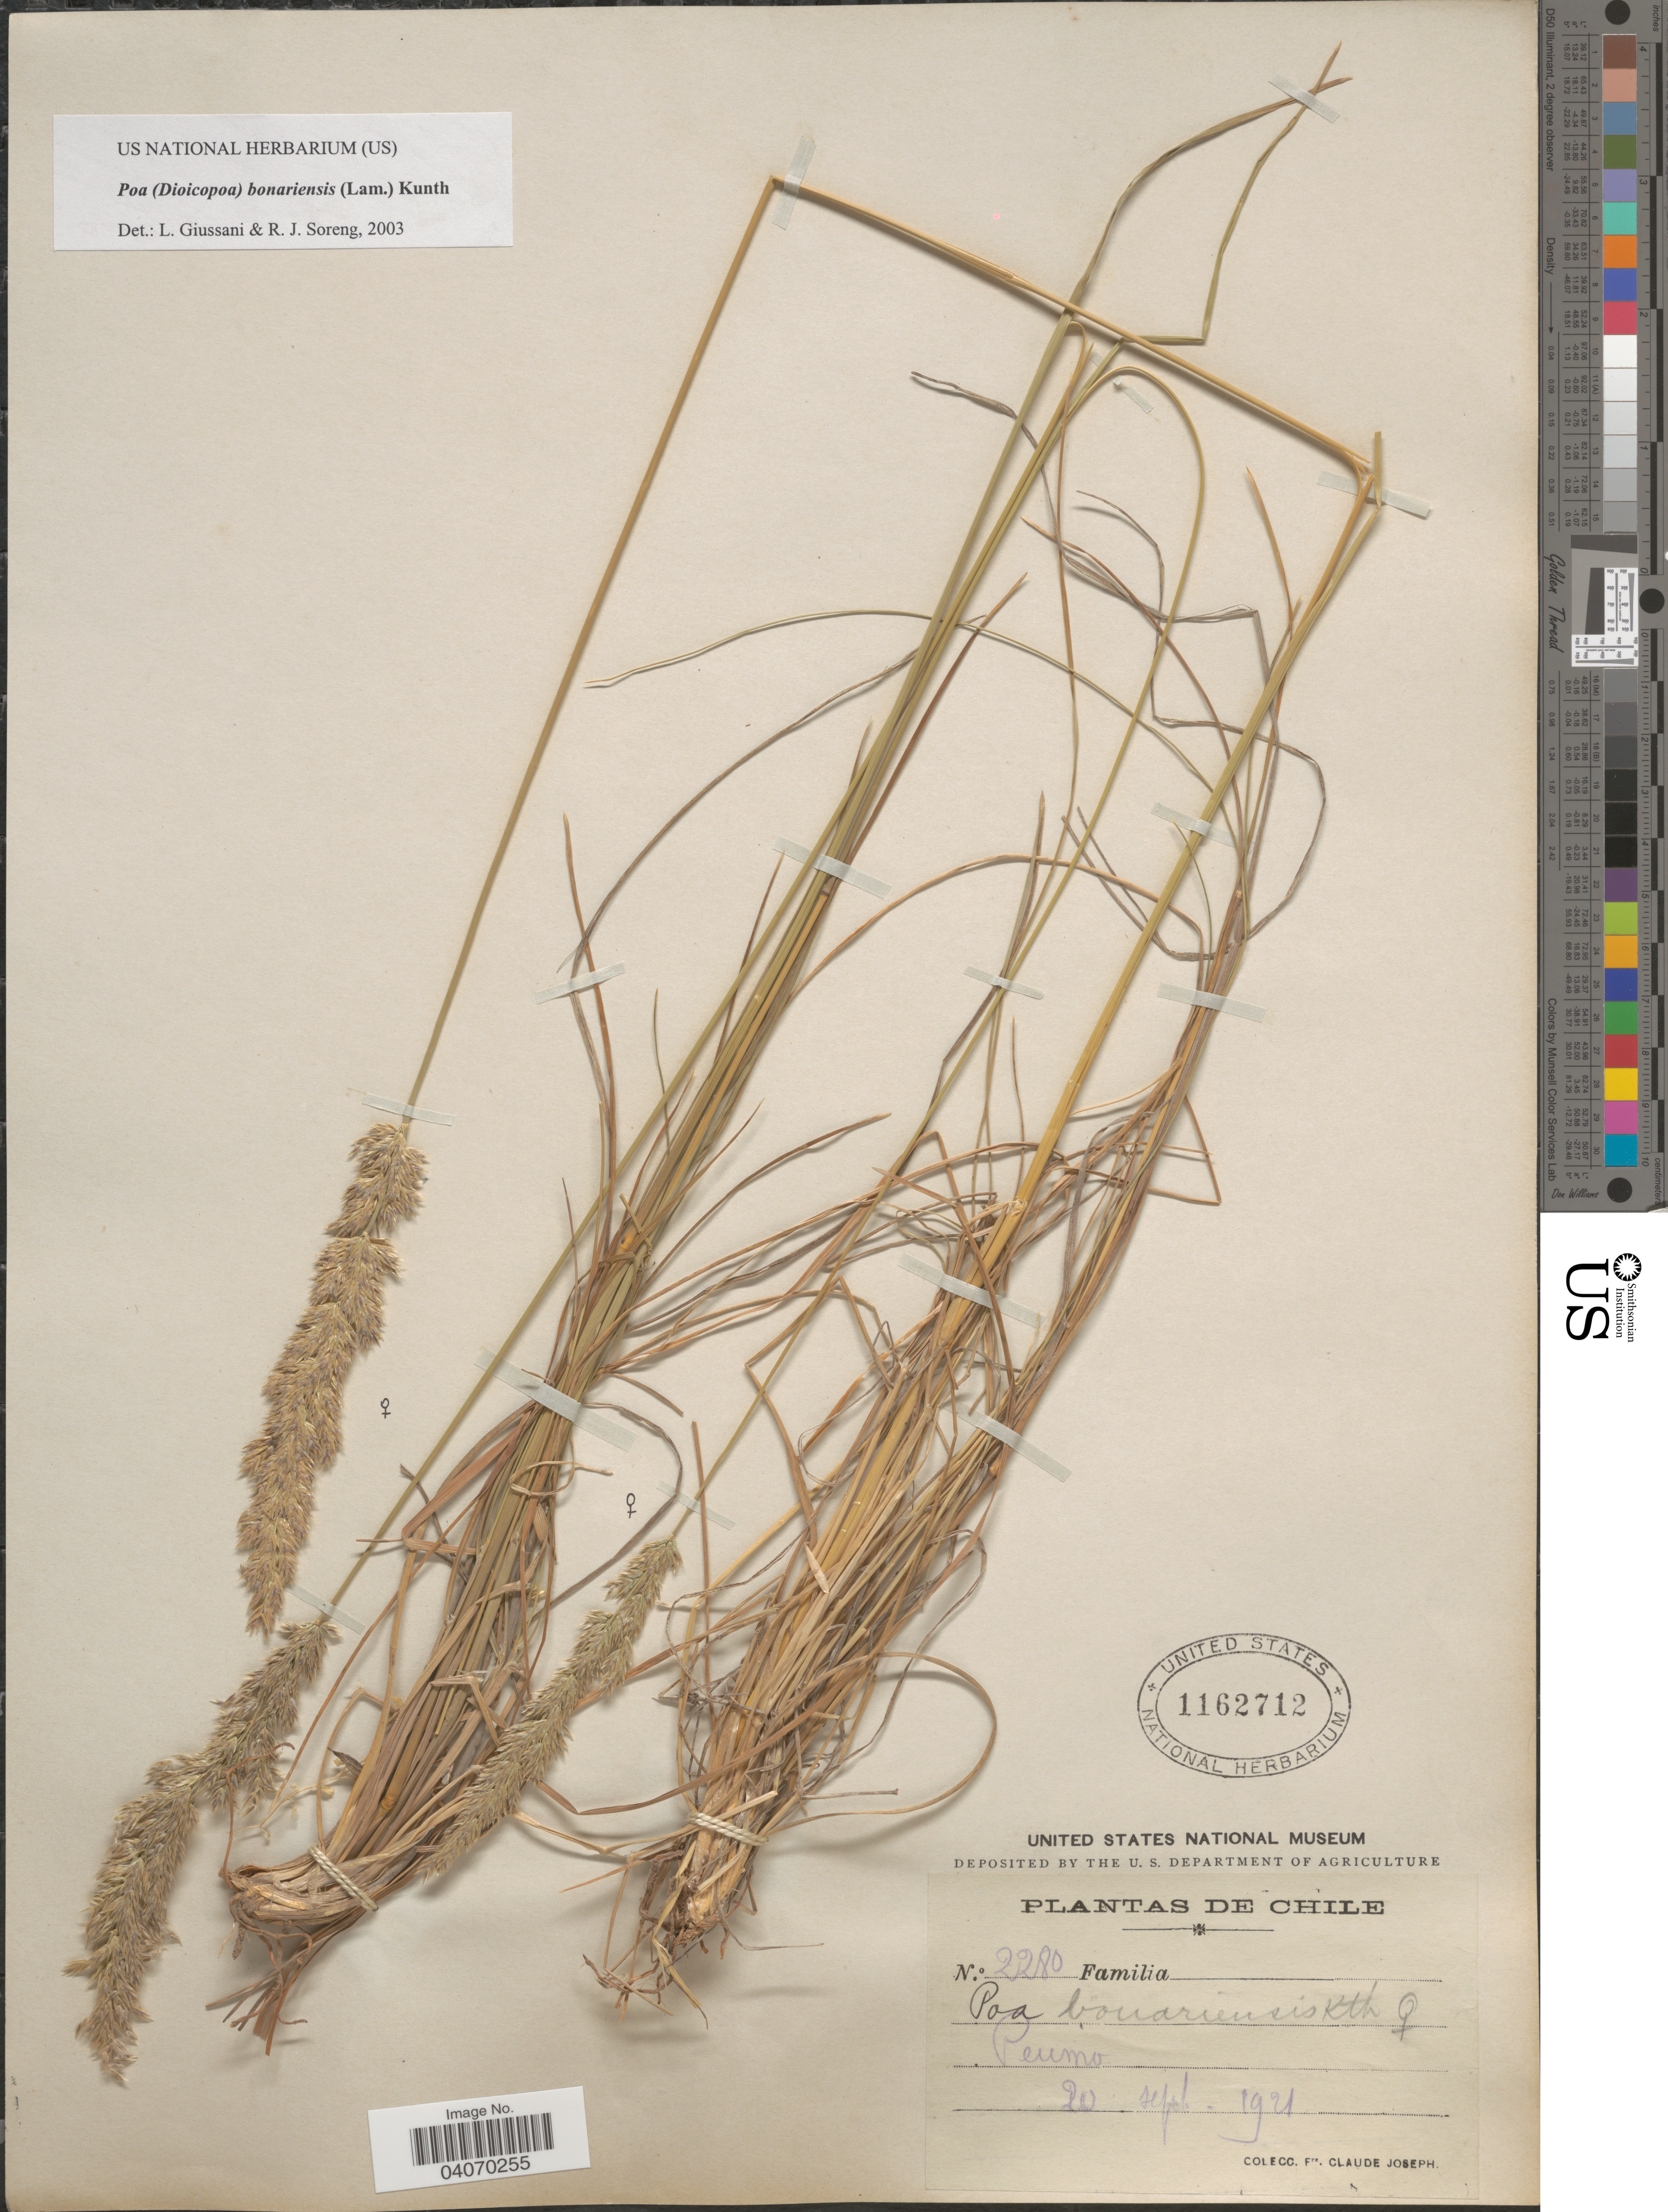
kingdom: Plantae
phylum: Tracheophyta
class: Liliopsida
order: Poales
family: Poaceae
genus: Poa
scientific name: Poa bonariensis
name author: (Lam.) Kunth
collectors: Bro. Claude-Joseph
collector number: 2280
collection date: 1921-09-20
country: Chile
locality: Peumo.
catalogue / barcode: US 1162712